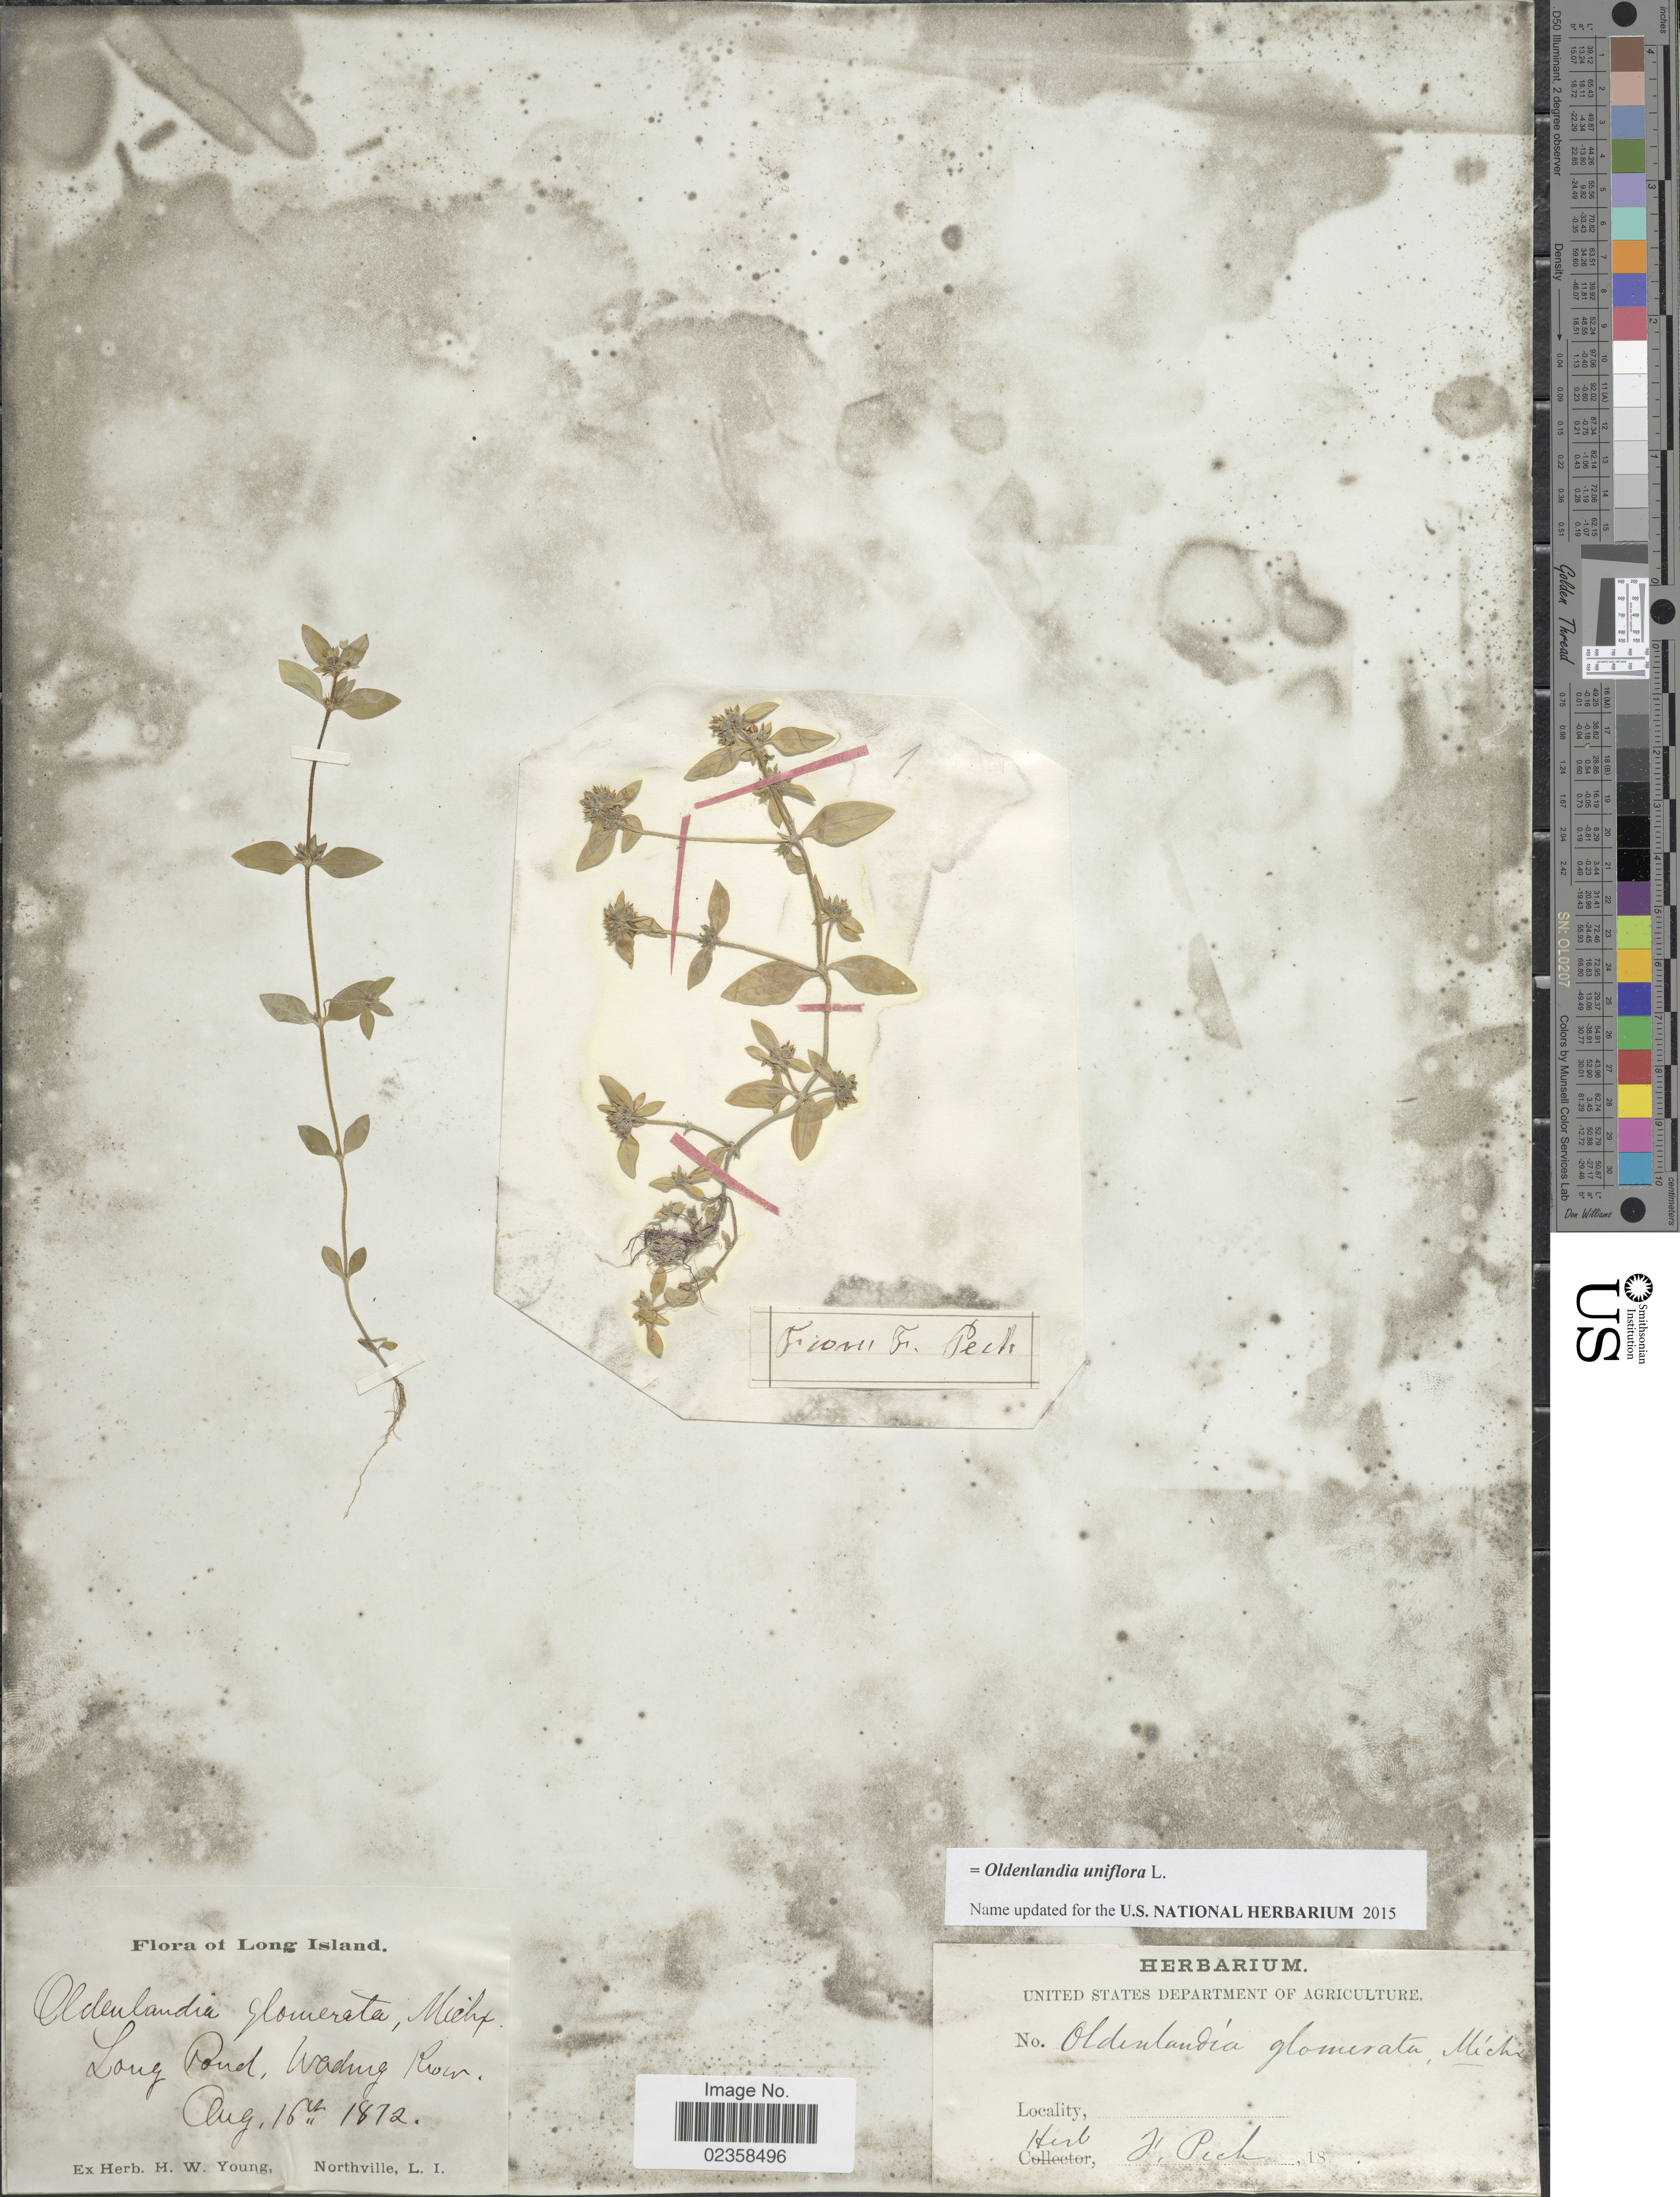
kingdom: Plantae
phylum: Tracheophyta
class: Magnoliopsida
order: Gentianales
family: Rubiaceae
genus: Oldenlandia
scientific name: Oldenlandia uniflora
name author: L.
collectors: ex herb. H.W. Young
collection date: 1872-08-16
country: United States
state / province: New York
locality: Long Island, Wading Road